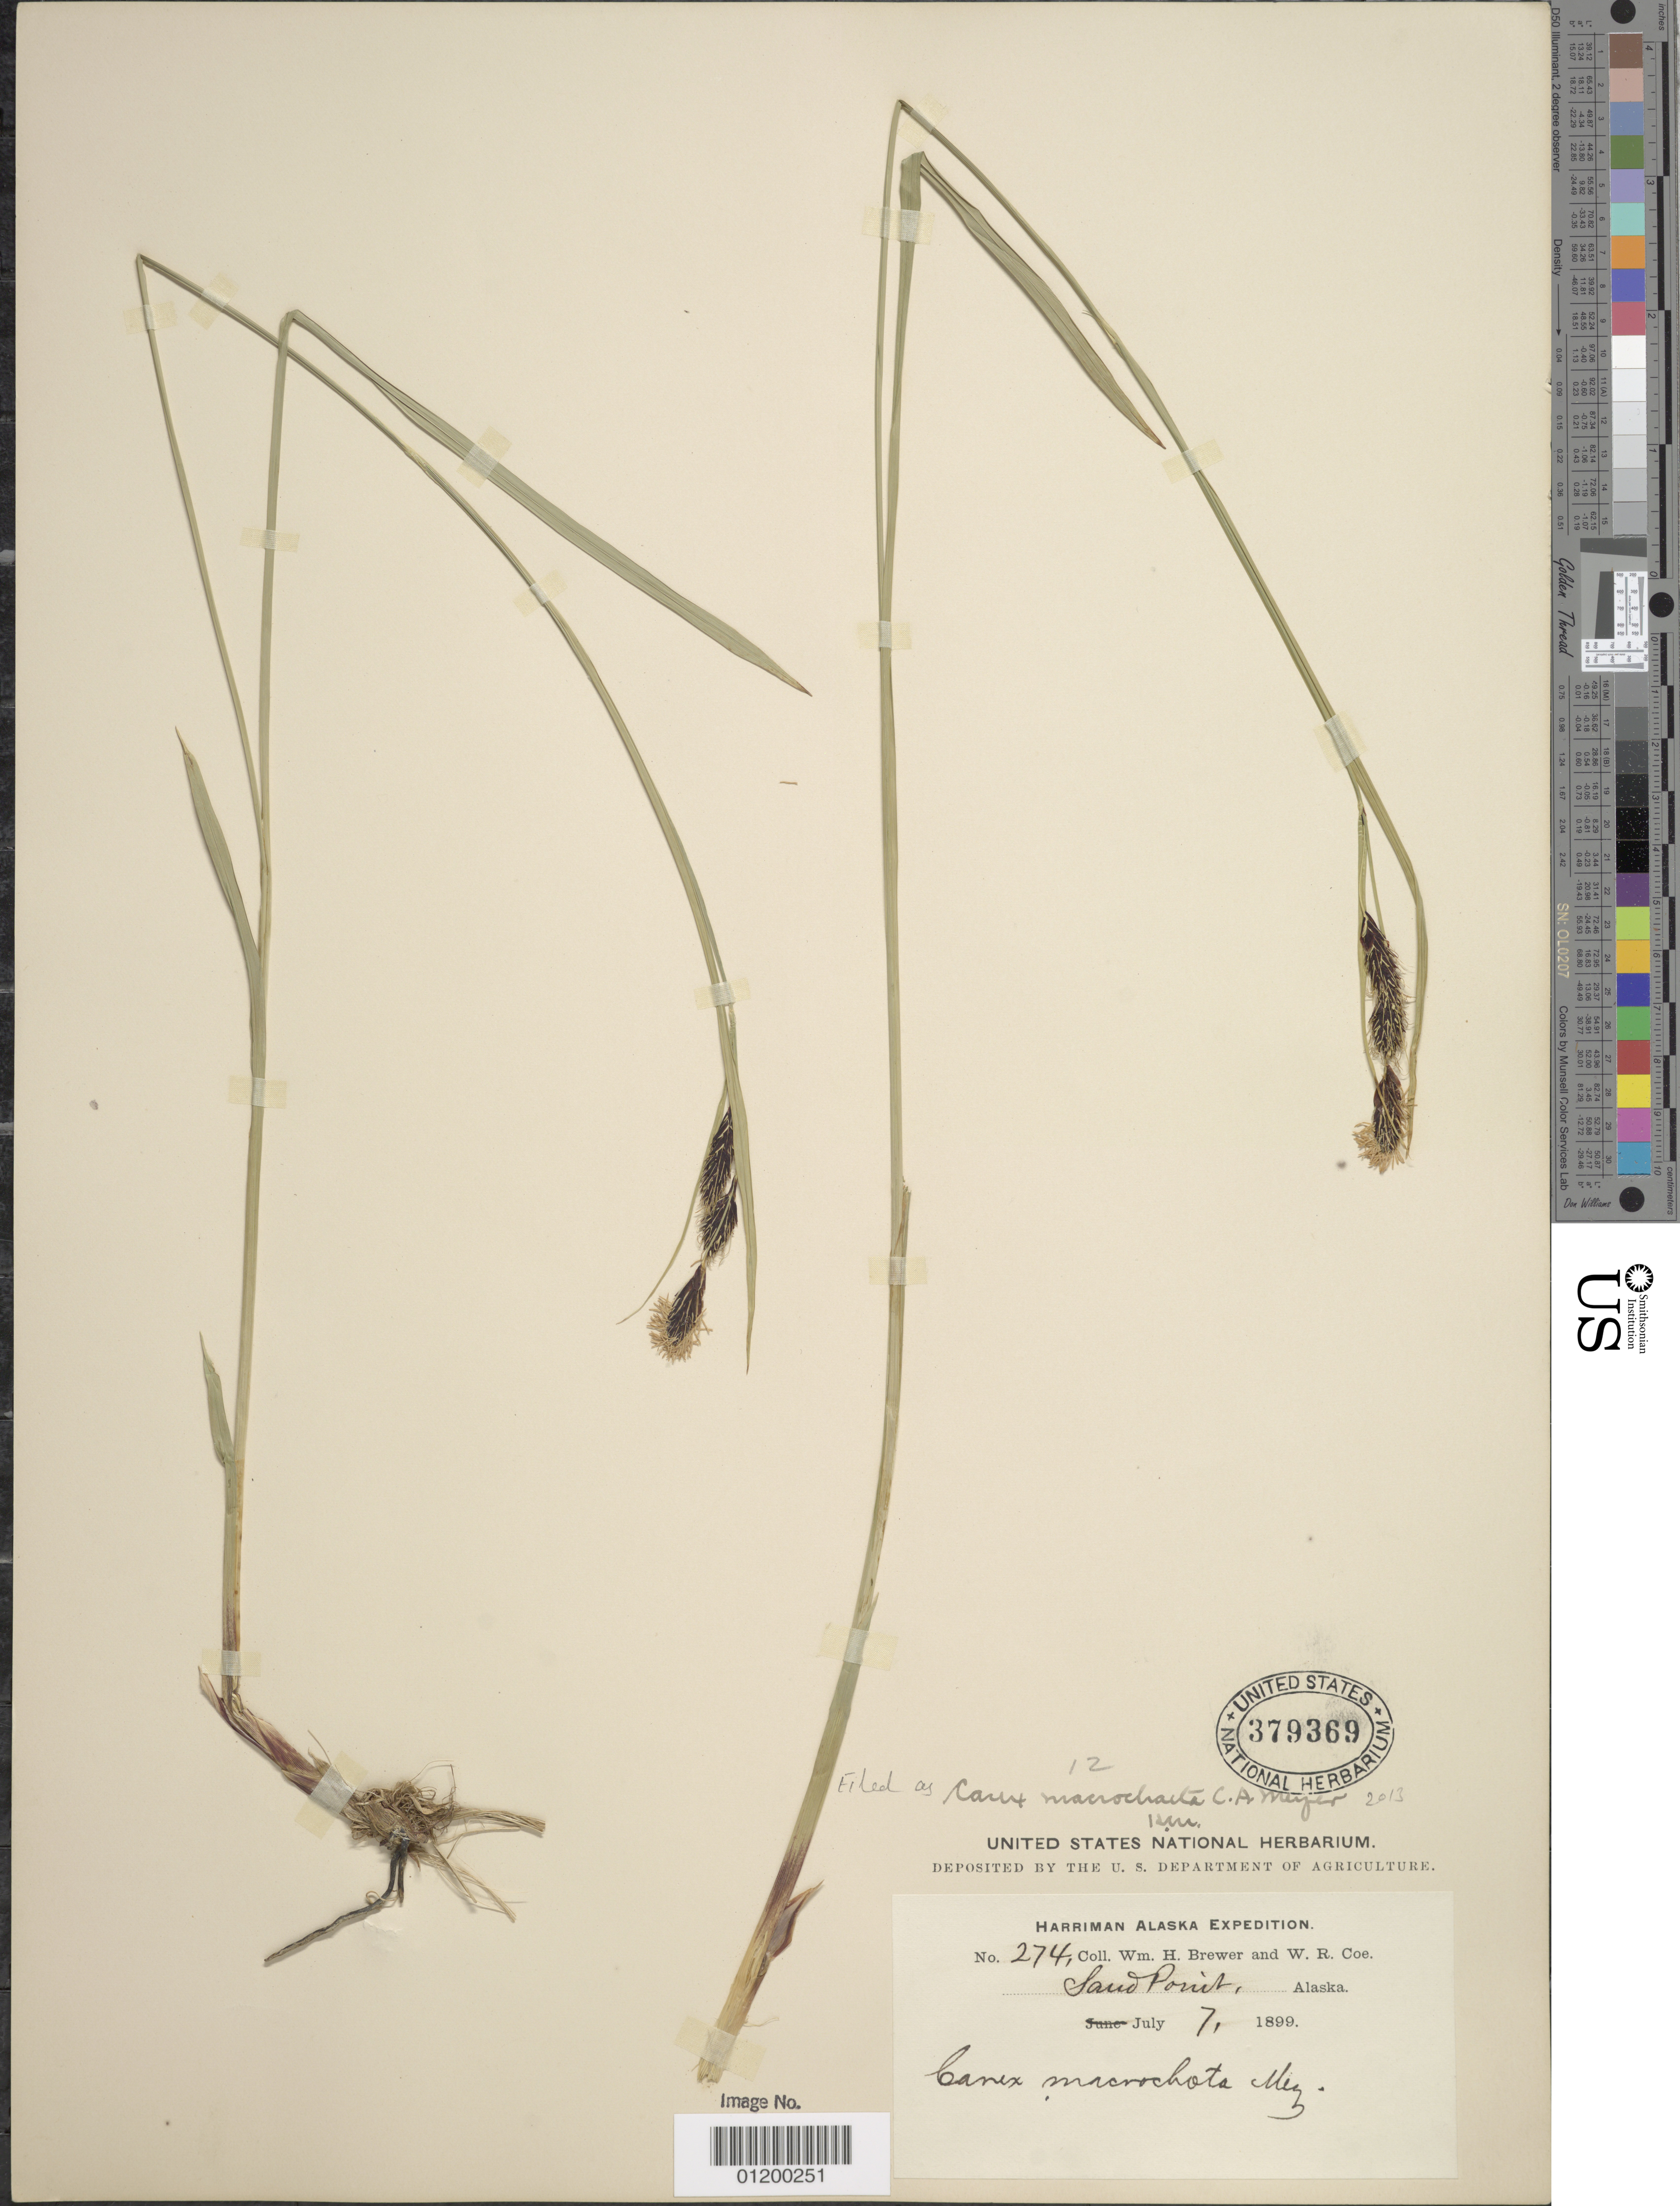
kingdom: Plantae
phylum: Tracheophyta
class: Liliopsida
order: Poales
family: Cyperaceae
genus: Carex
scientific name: Carex macrochaeta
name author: C.A. Mey.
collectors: W. H. Brewer & W. Coe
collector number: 274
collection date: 1899-07-07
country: United States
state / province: Alaska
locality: Sand Point.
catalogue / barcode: US 379369